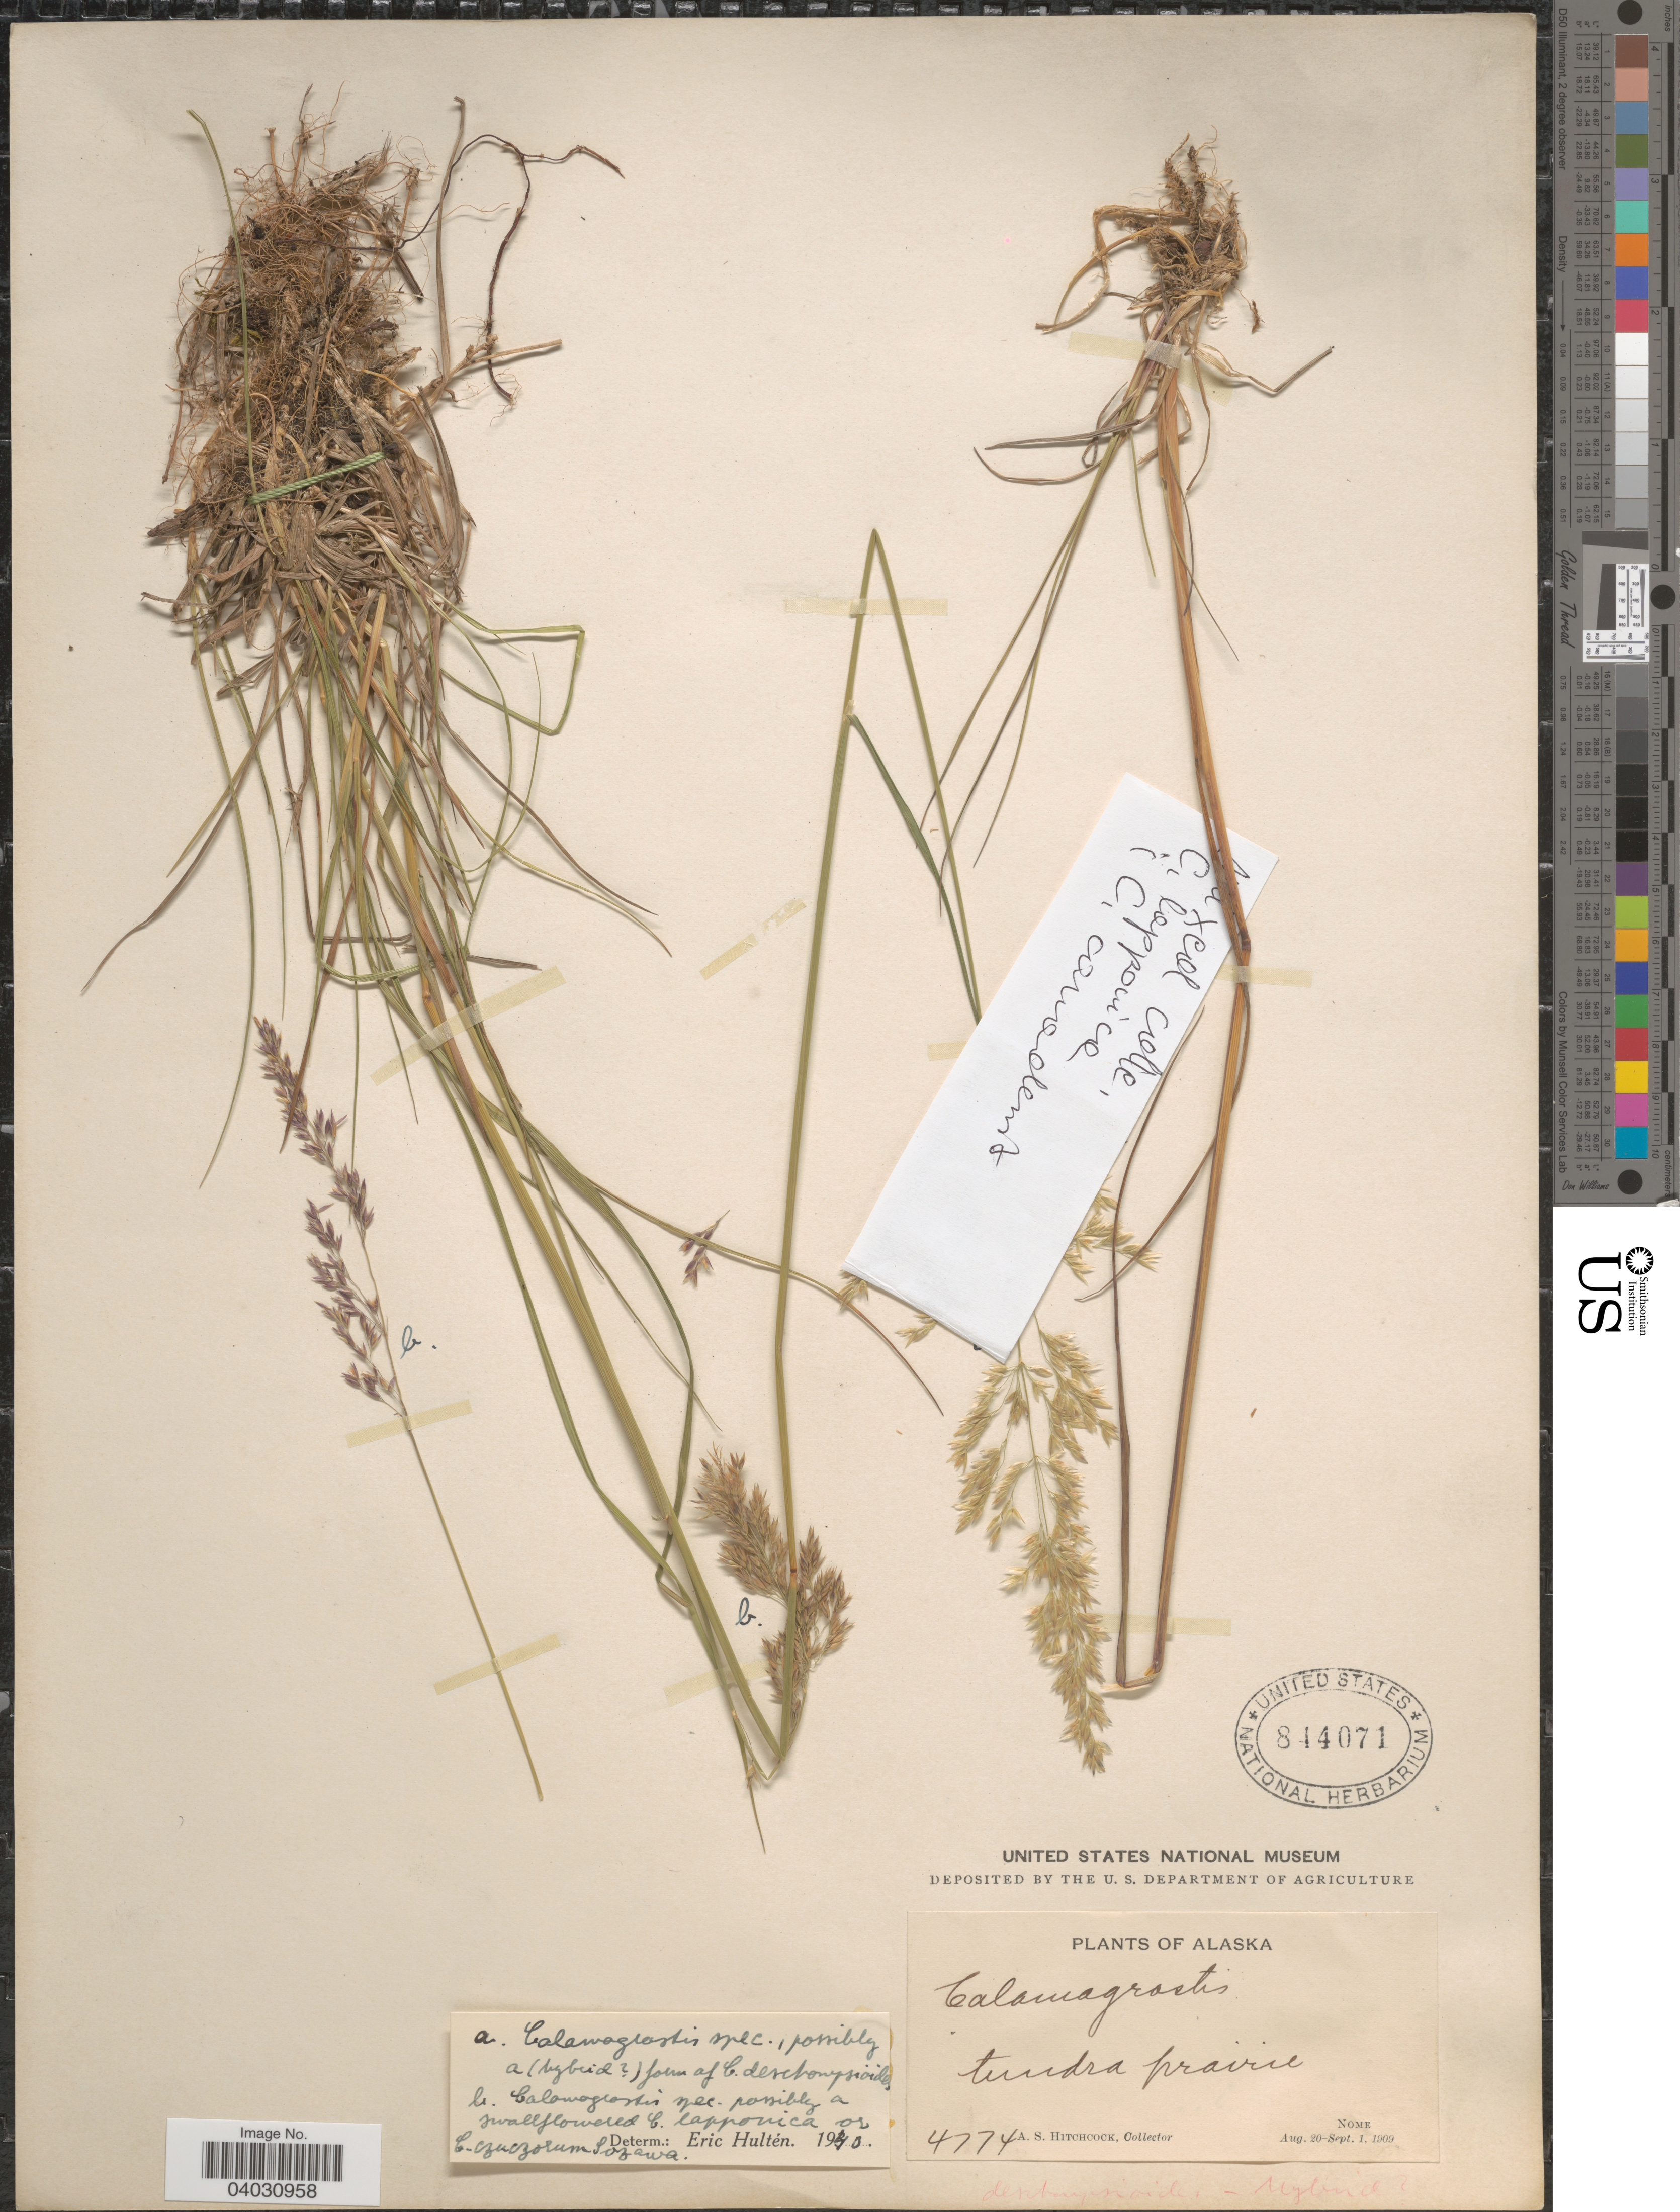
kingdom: Plantae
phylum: Tracheophyta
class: Liliopsida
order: Poales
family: Poaceae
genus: Calamagrostis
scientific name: Calamagrostis sp.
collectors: A. S. Hitchcock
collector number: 4774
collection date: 1909-08-20/1909-09-01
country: United States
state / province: Alaska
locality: Nome.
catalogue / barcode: US 844071